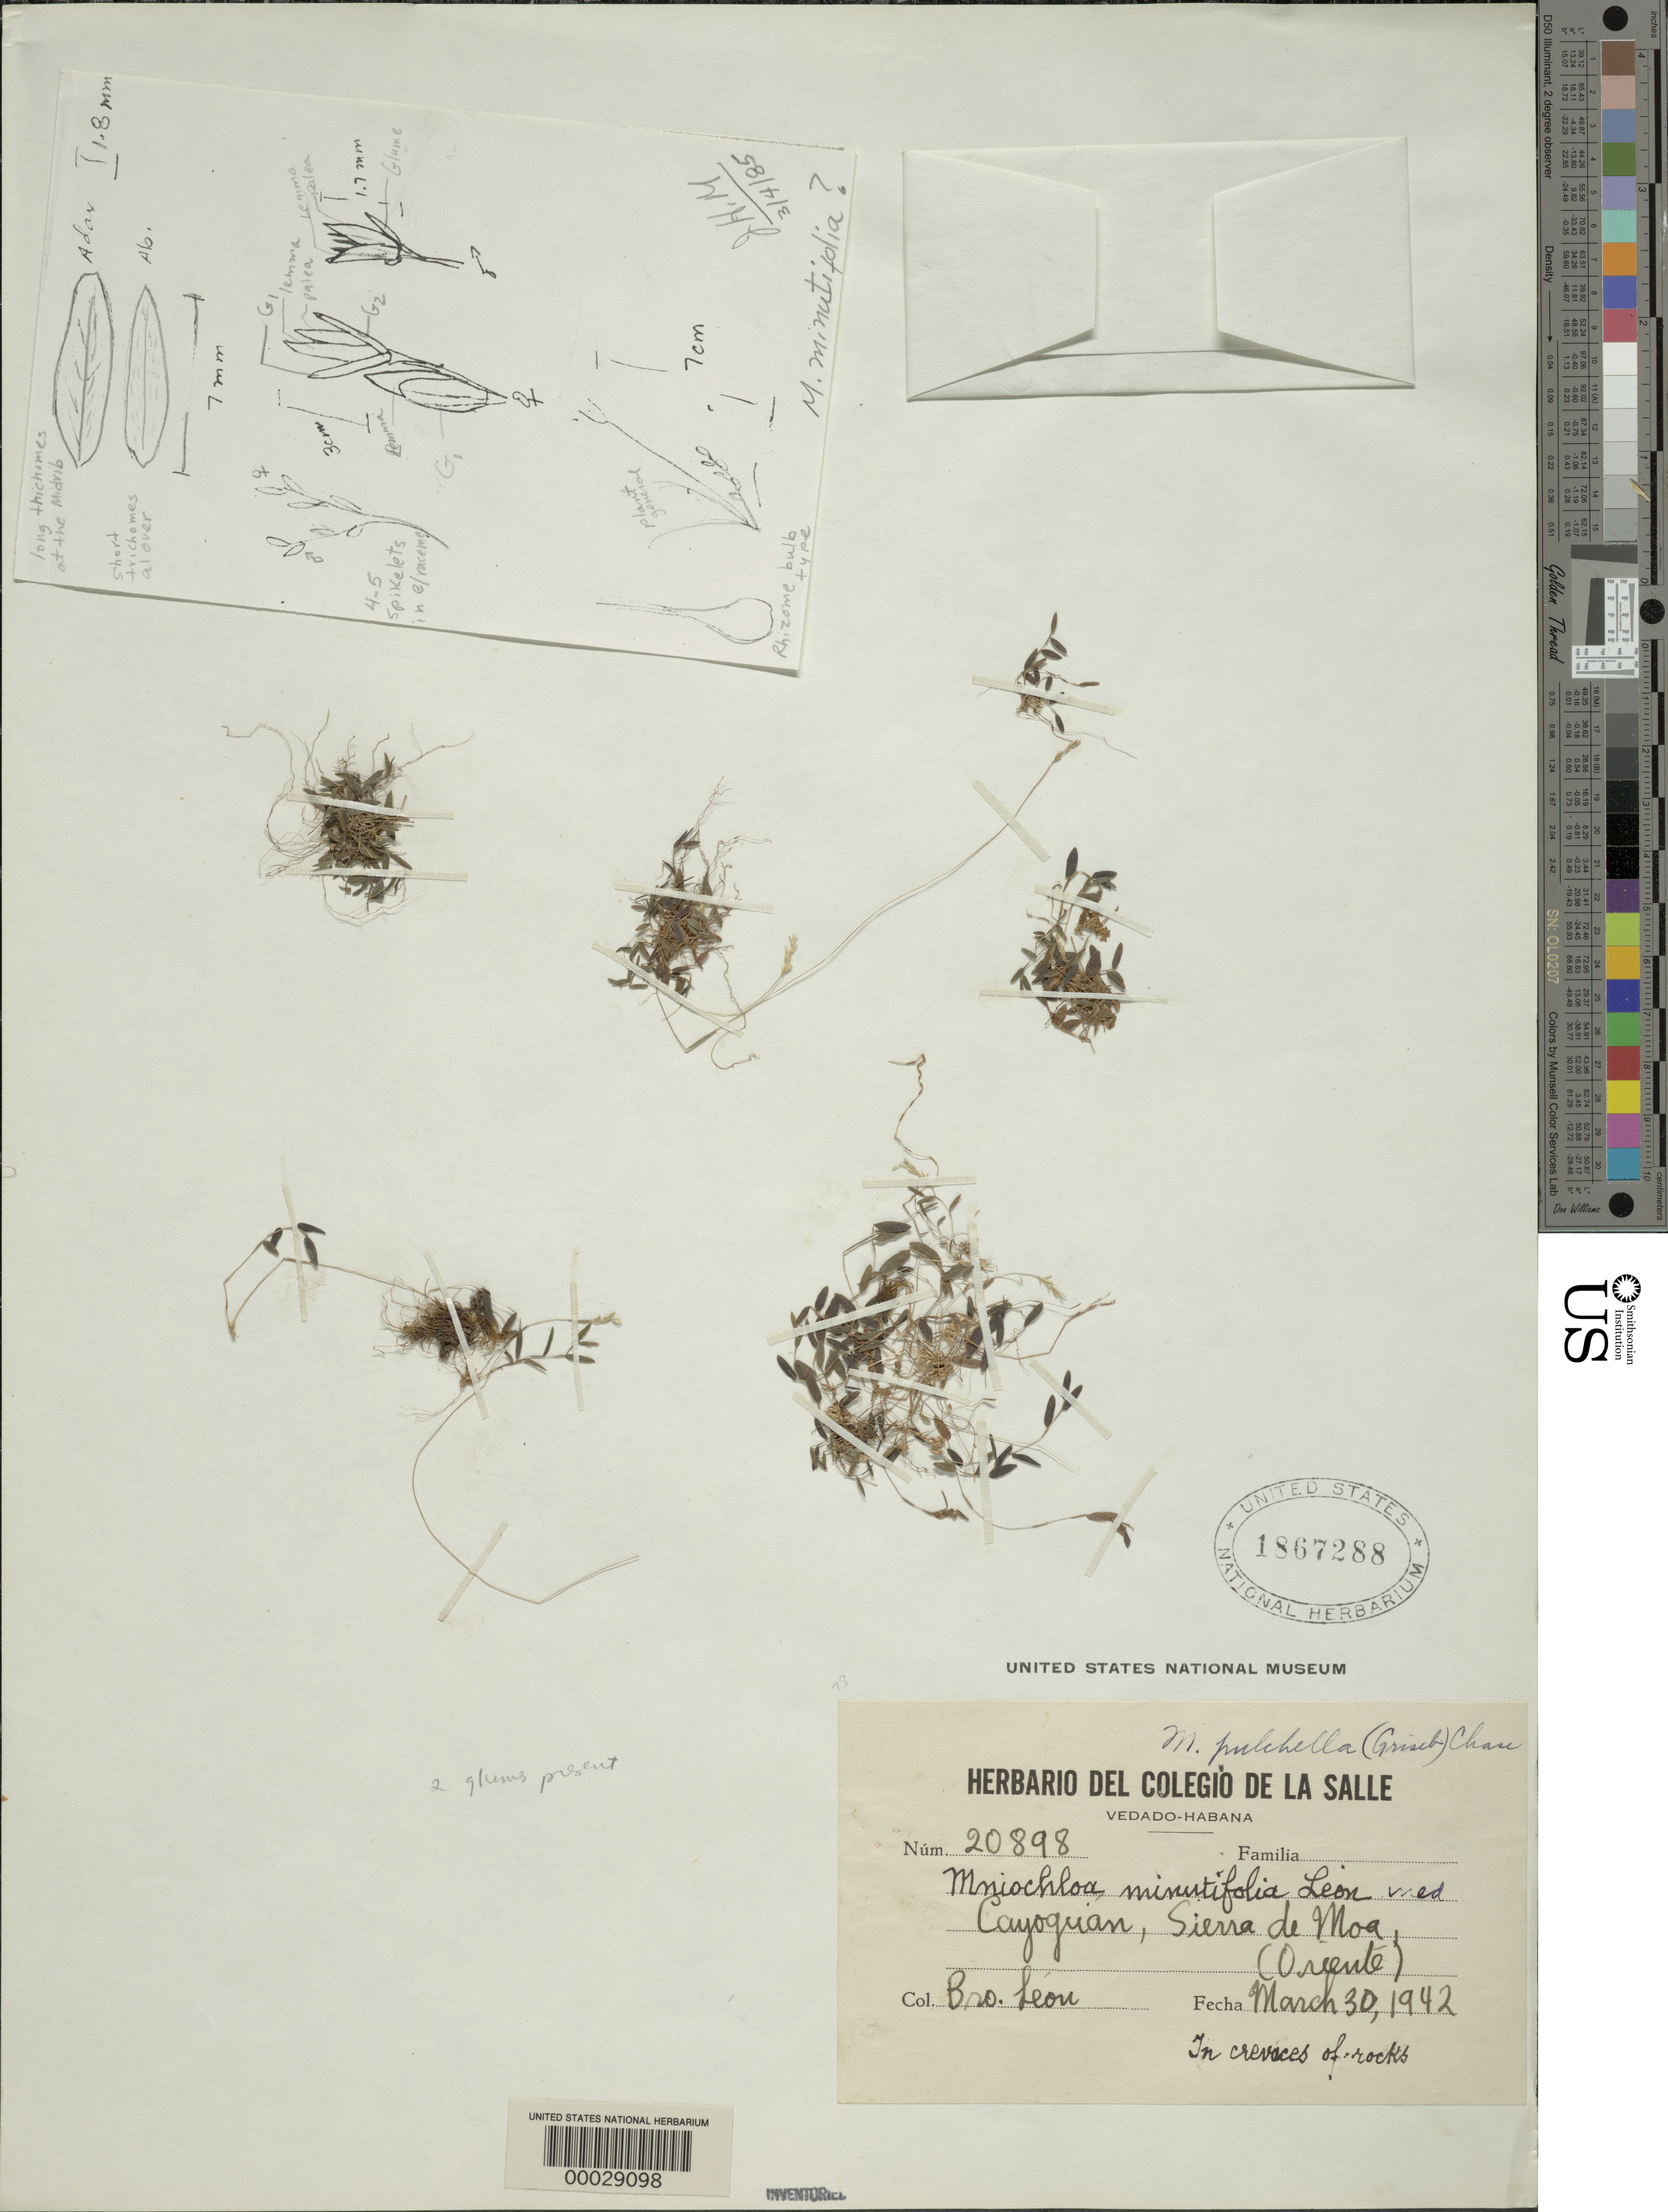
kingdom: Plantae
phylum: Tracheophyta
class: Liliopsida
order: Poales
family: Poaceae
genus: Mniochloa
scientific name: Mniochloa pulchella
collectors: Bro. León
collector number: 20898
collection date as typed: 30 Mar 1942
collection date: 1942-03-30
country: Cuba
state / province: Oriente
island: Greater Antilles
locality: Cayoguan, sierra de moa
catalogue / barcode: US 1867288